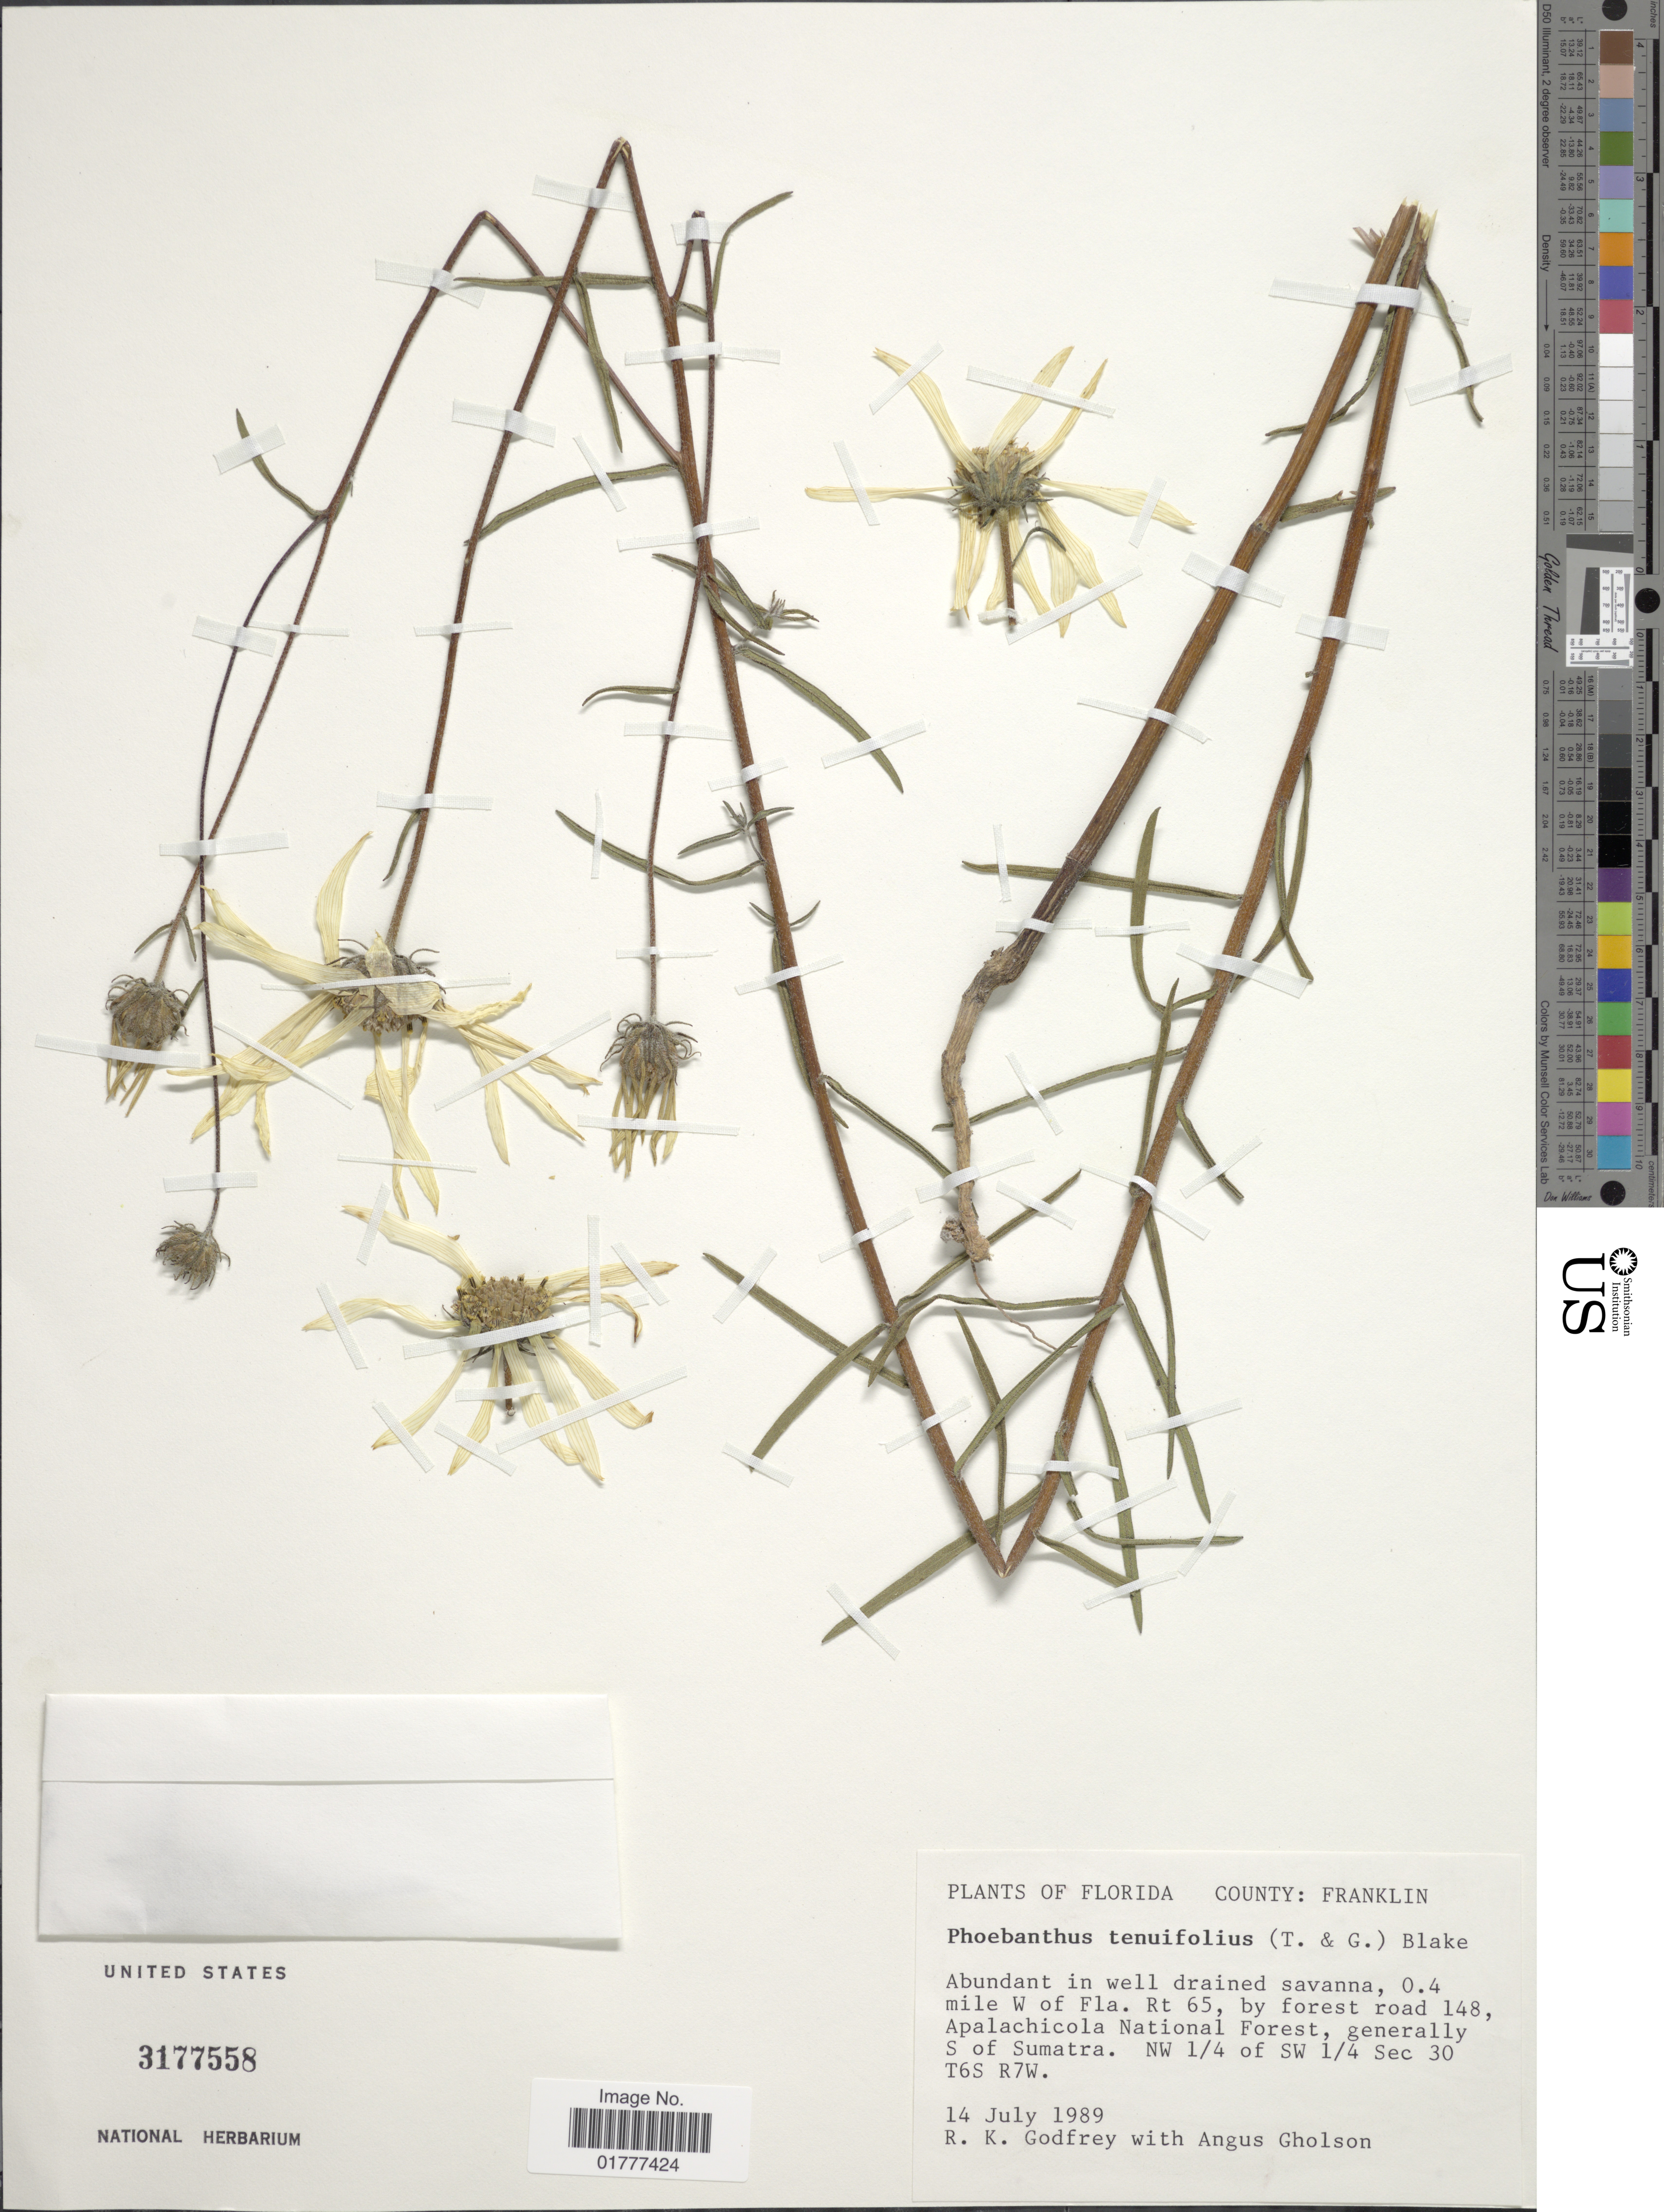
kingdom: Plantae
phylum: Tracheophyta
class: Magnoliopsida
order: Asterales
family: Asteraceae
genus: Phoebanthus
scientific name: Phoebanthus tenuifolius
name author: (Torr. & A. Gray) S.F. Blake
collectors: R. K. Godfrey & A. Gholson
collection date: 1989-07-14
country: United States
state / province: Florida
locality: County: Franklin, 0.4 mile W of Fla. Rt 65, by forest road 148, Apalachicola National Forest, generally S of Sumatra, NW 1/4 of SW 1/4 Sec 30, T6S R7W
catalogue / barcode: US 3177558